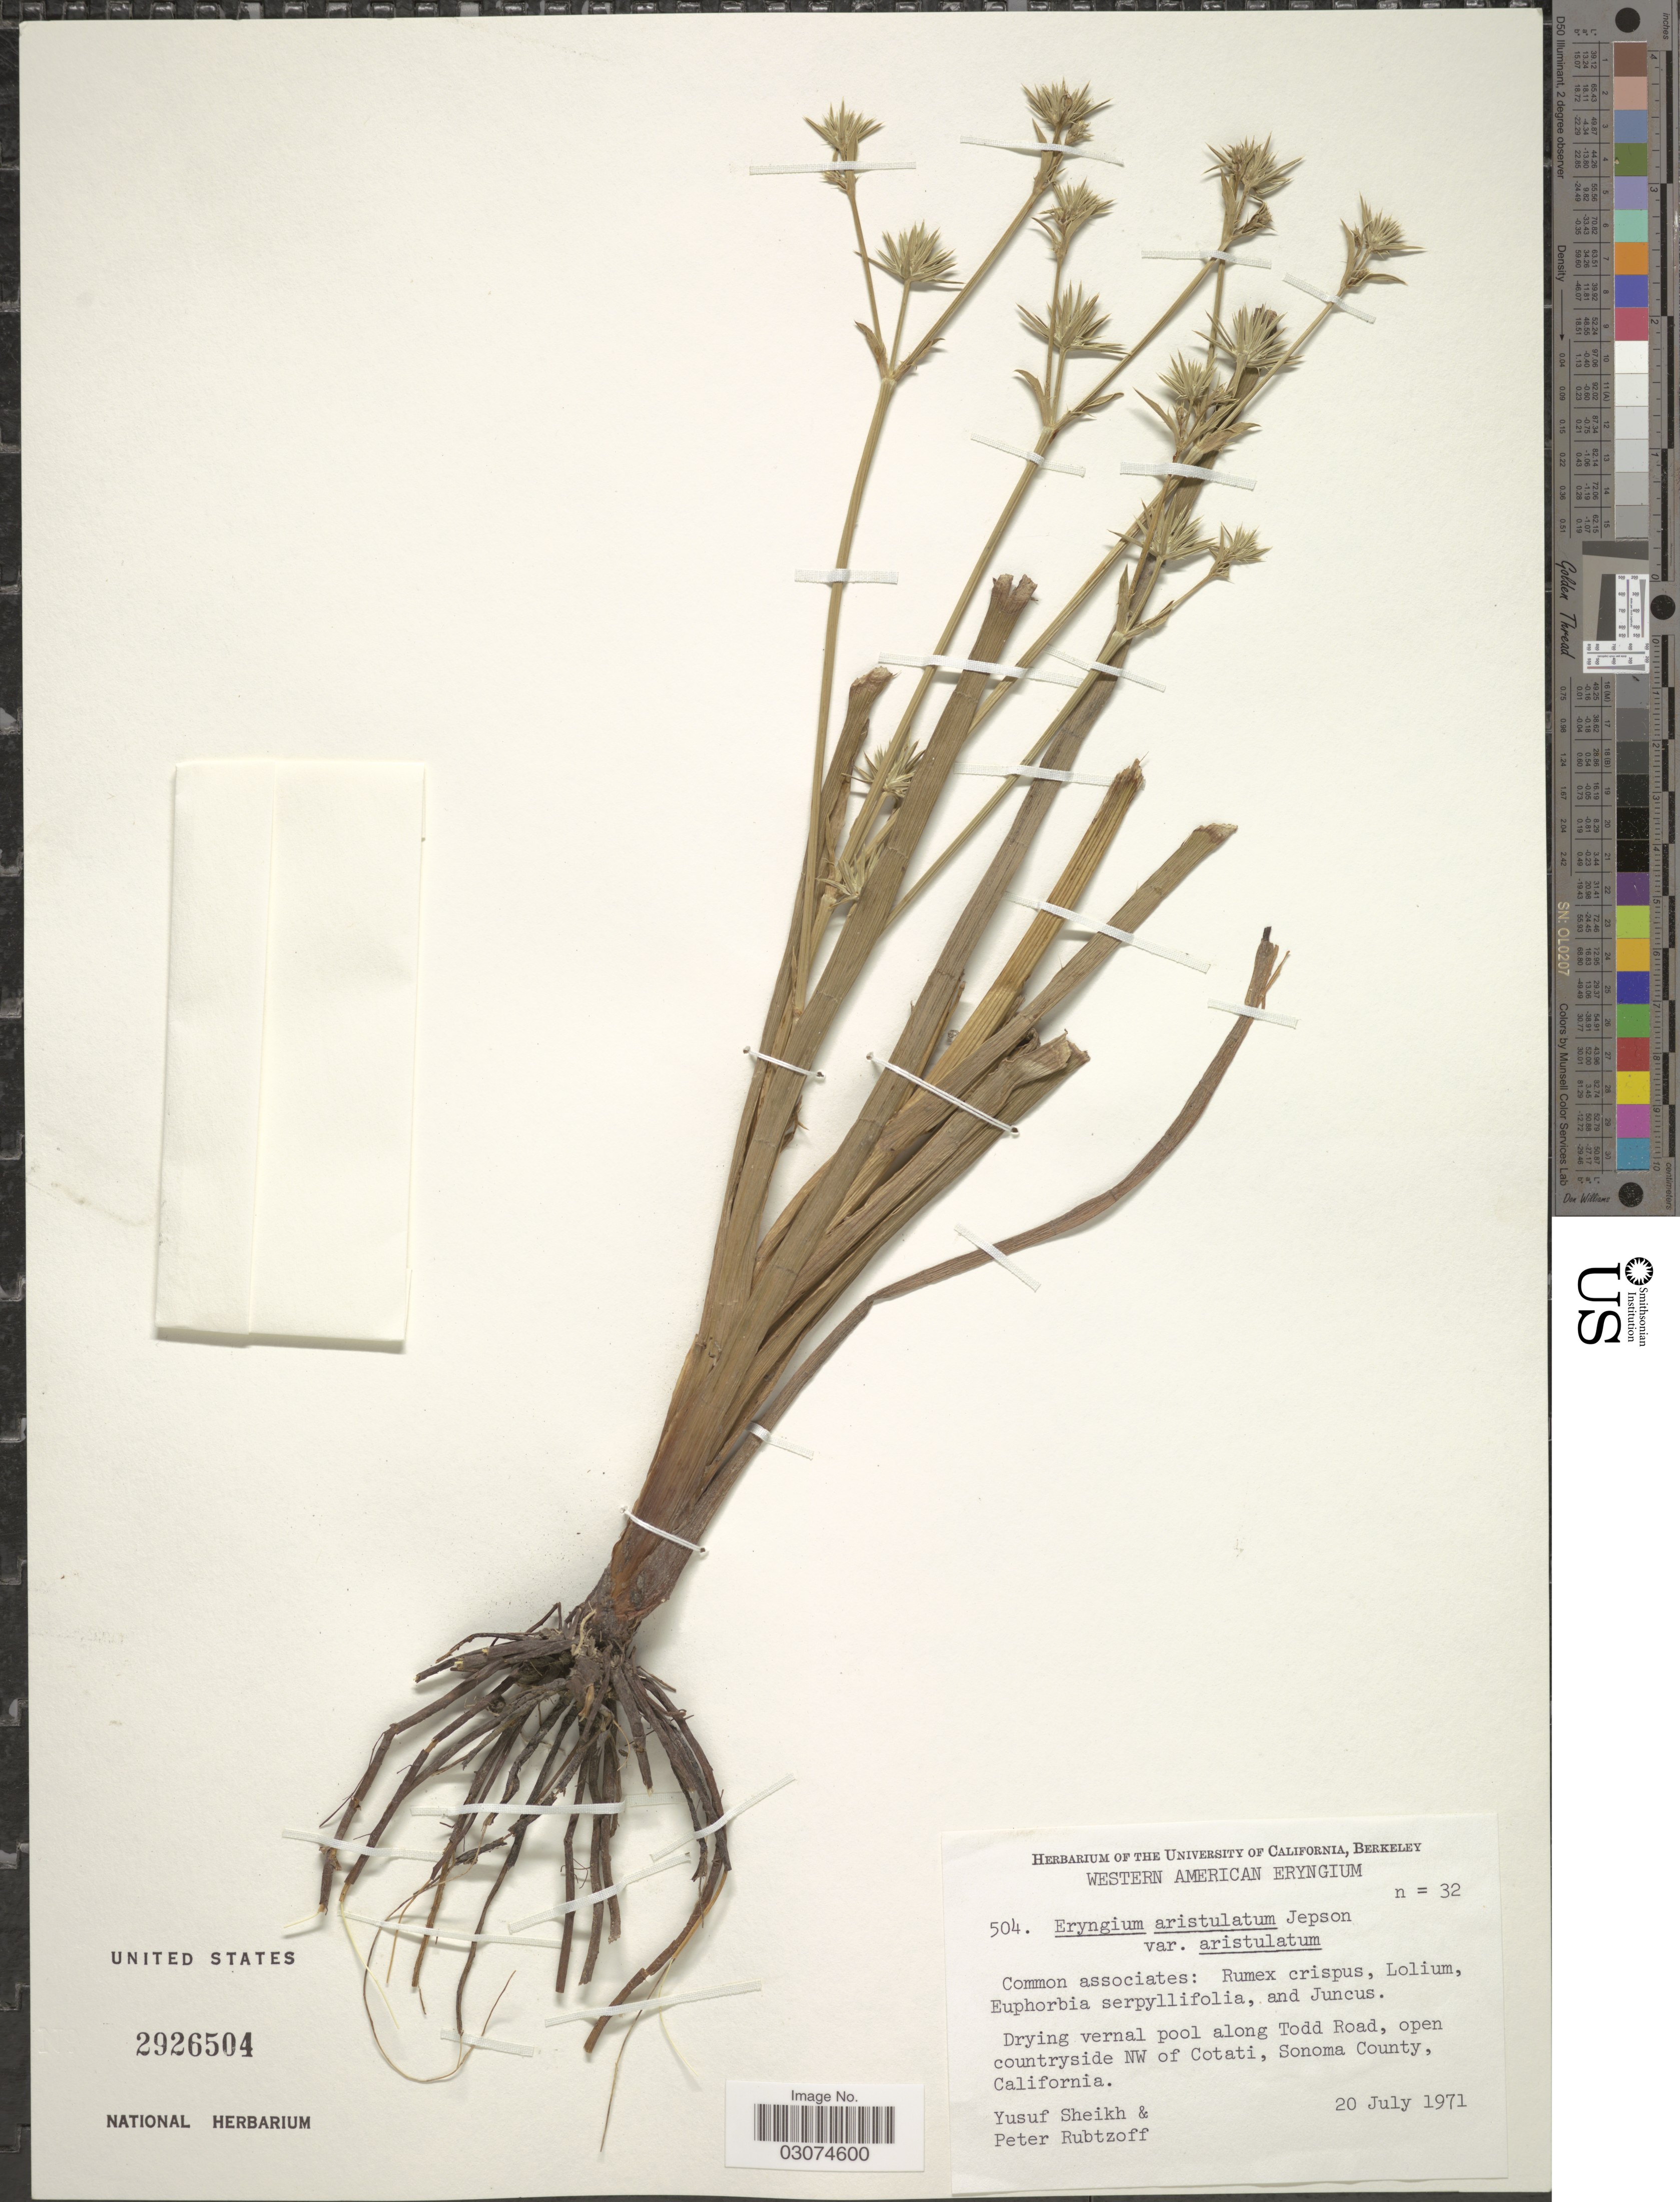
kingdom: Plantae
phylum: Tracheophyta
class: Magnoliopsida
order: Apiales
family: Apiaceae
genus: Eryngium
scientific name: Eryngium aristulatum var. aristulatum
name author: Jeps.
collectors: Y. Sheikh & P. Rubtzoff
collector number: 504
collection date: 1971-07-20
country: United States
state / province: California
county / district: Sonoma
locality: Drying vernal pool along Todd Road, open countryside NW of Cotati, Sonoma County.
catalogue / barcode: US 2926504